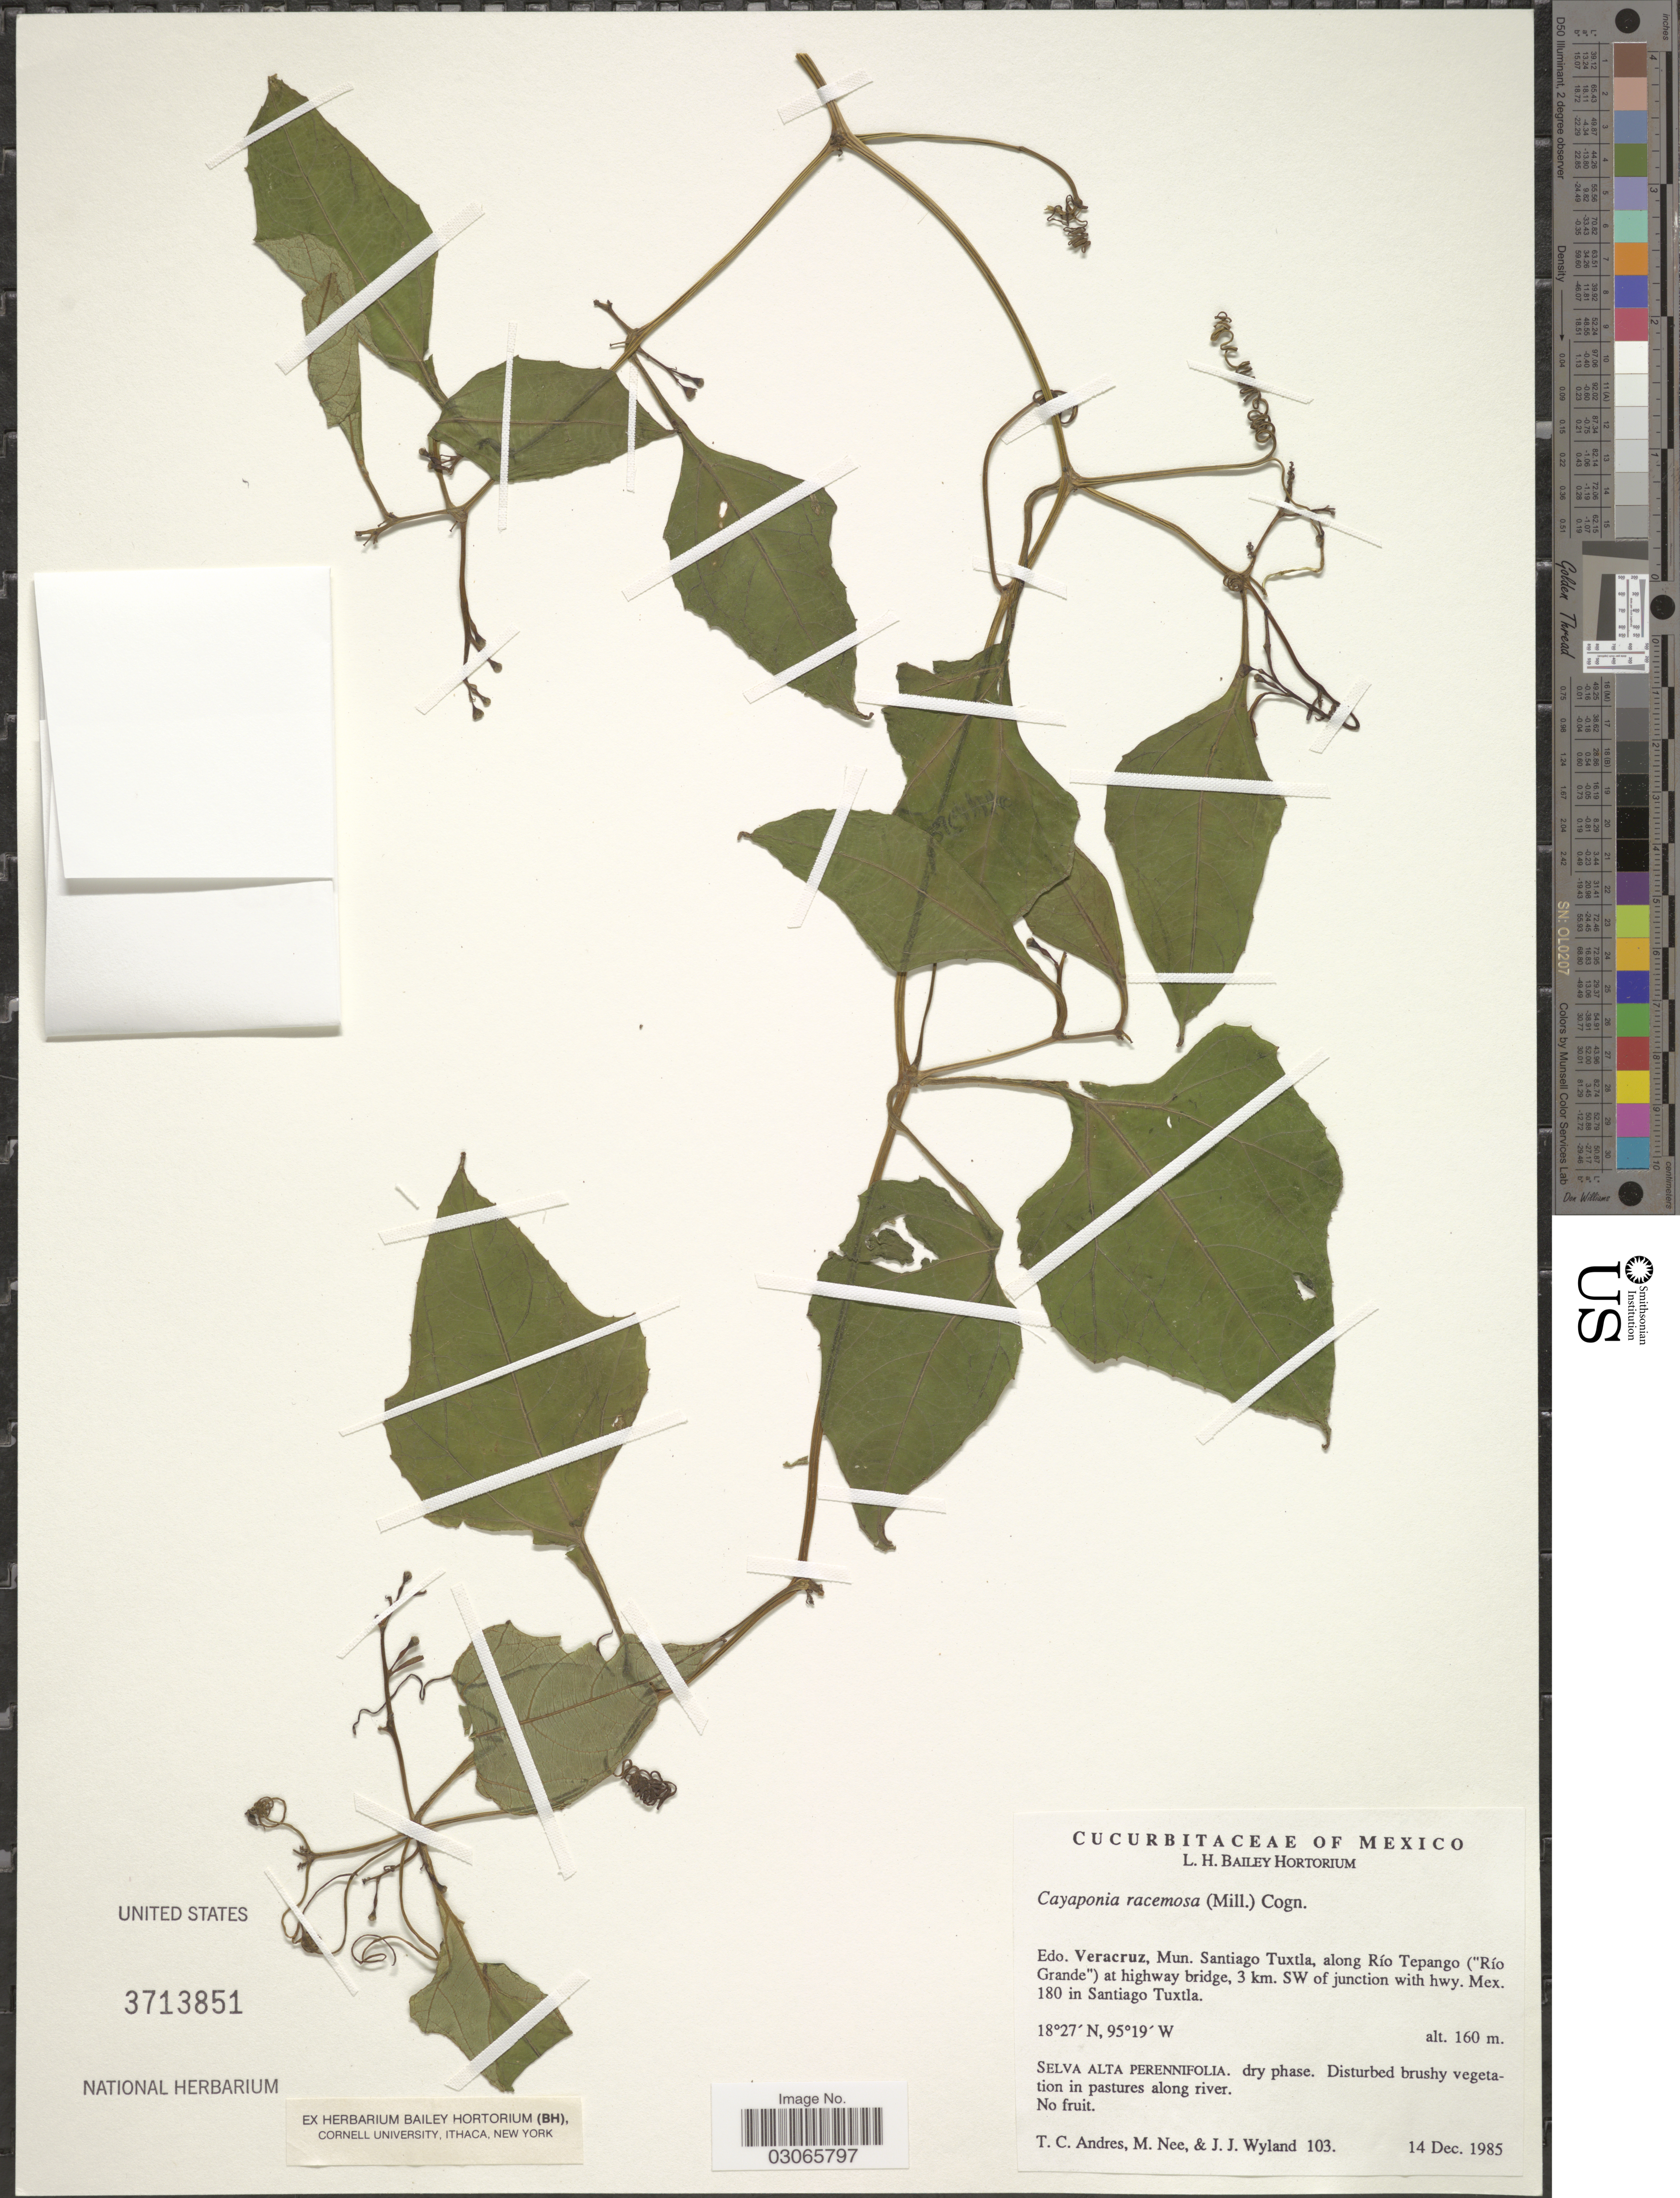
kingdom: Plantae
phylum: Tracheophyta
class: Magnoliopsida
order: Cucurbitales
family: Cucurbitaceae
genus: Cayaponia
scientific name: Cayaponia racemosa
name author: (Mill.) Cogn.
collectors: T. C. Andres, M. Nee & J. J. Wyland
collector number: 103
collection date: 1985-12-14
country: Mexico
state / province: Veracruz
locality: Edo. Veracruz, Mun. Santiago Tuxtla, along Río Tepango ("Río Grande") at highway bridge, 3 km. SW of junction with hwy. Mex. 180 in Santiago Tuxtla.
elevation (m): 160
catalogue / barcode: US 3713851